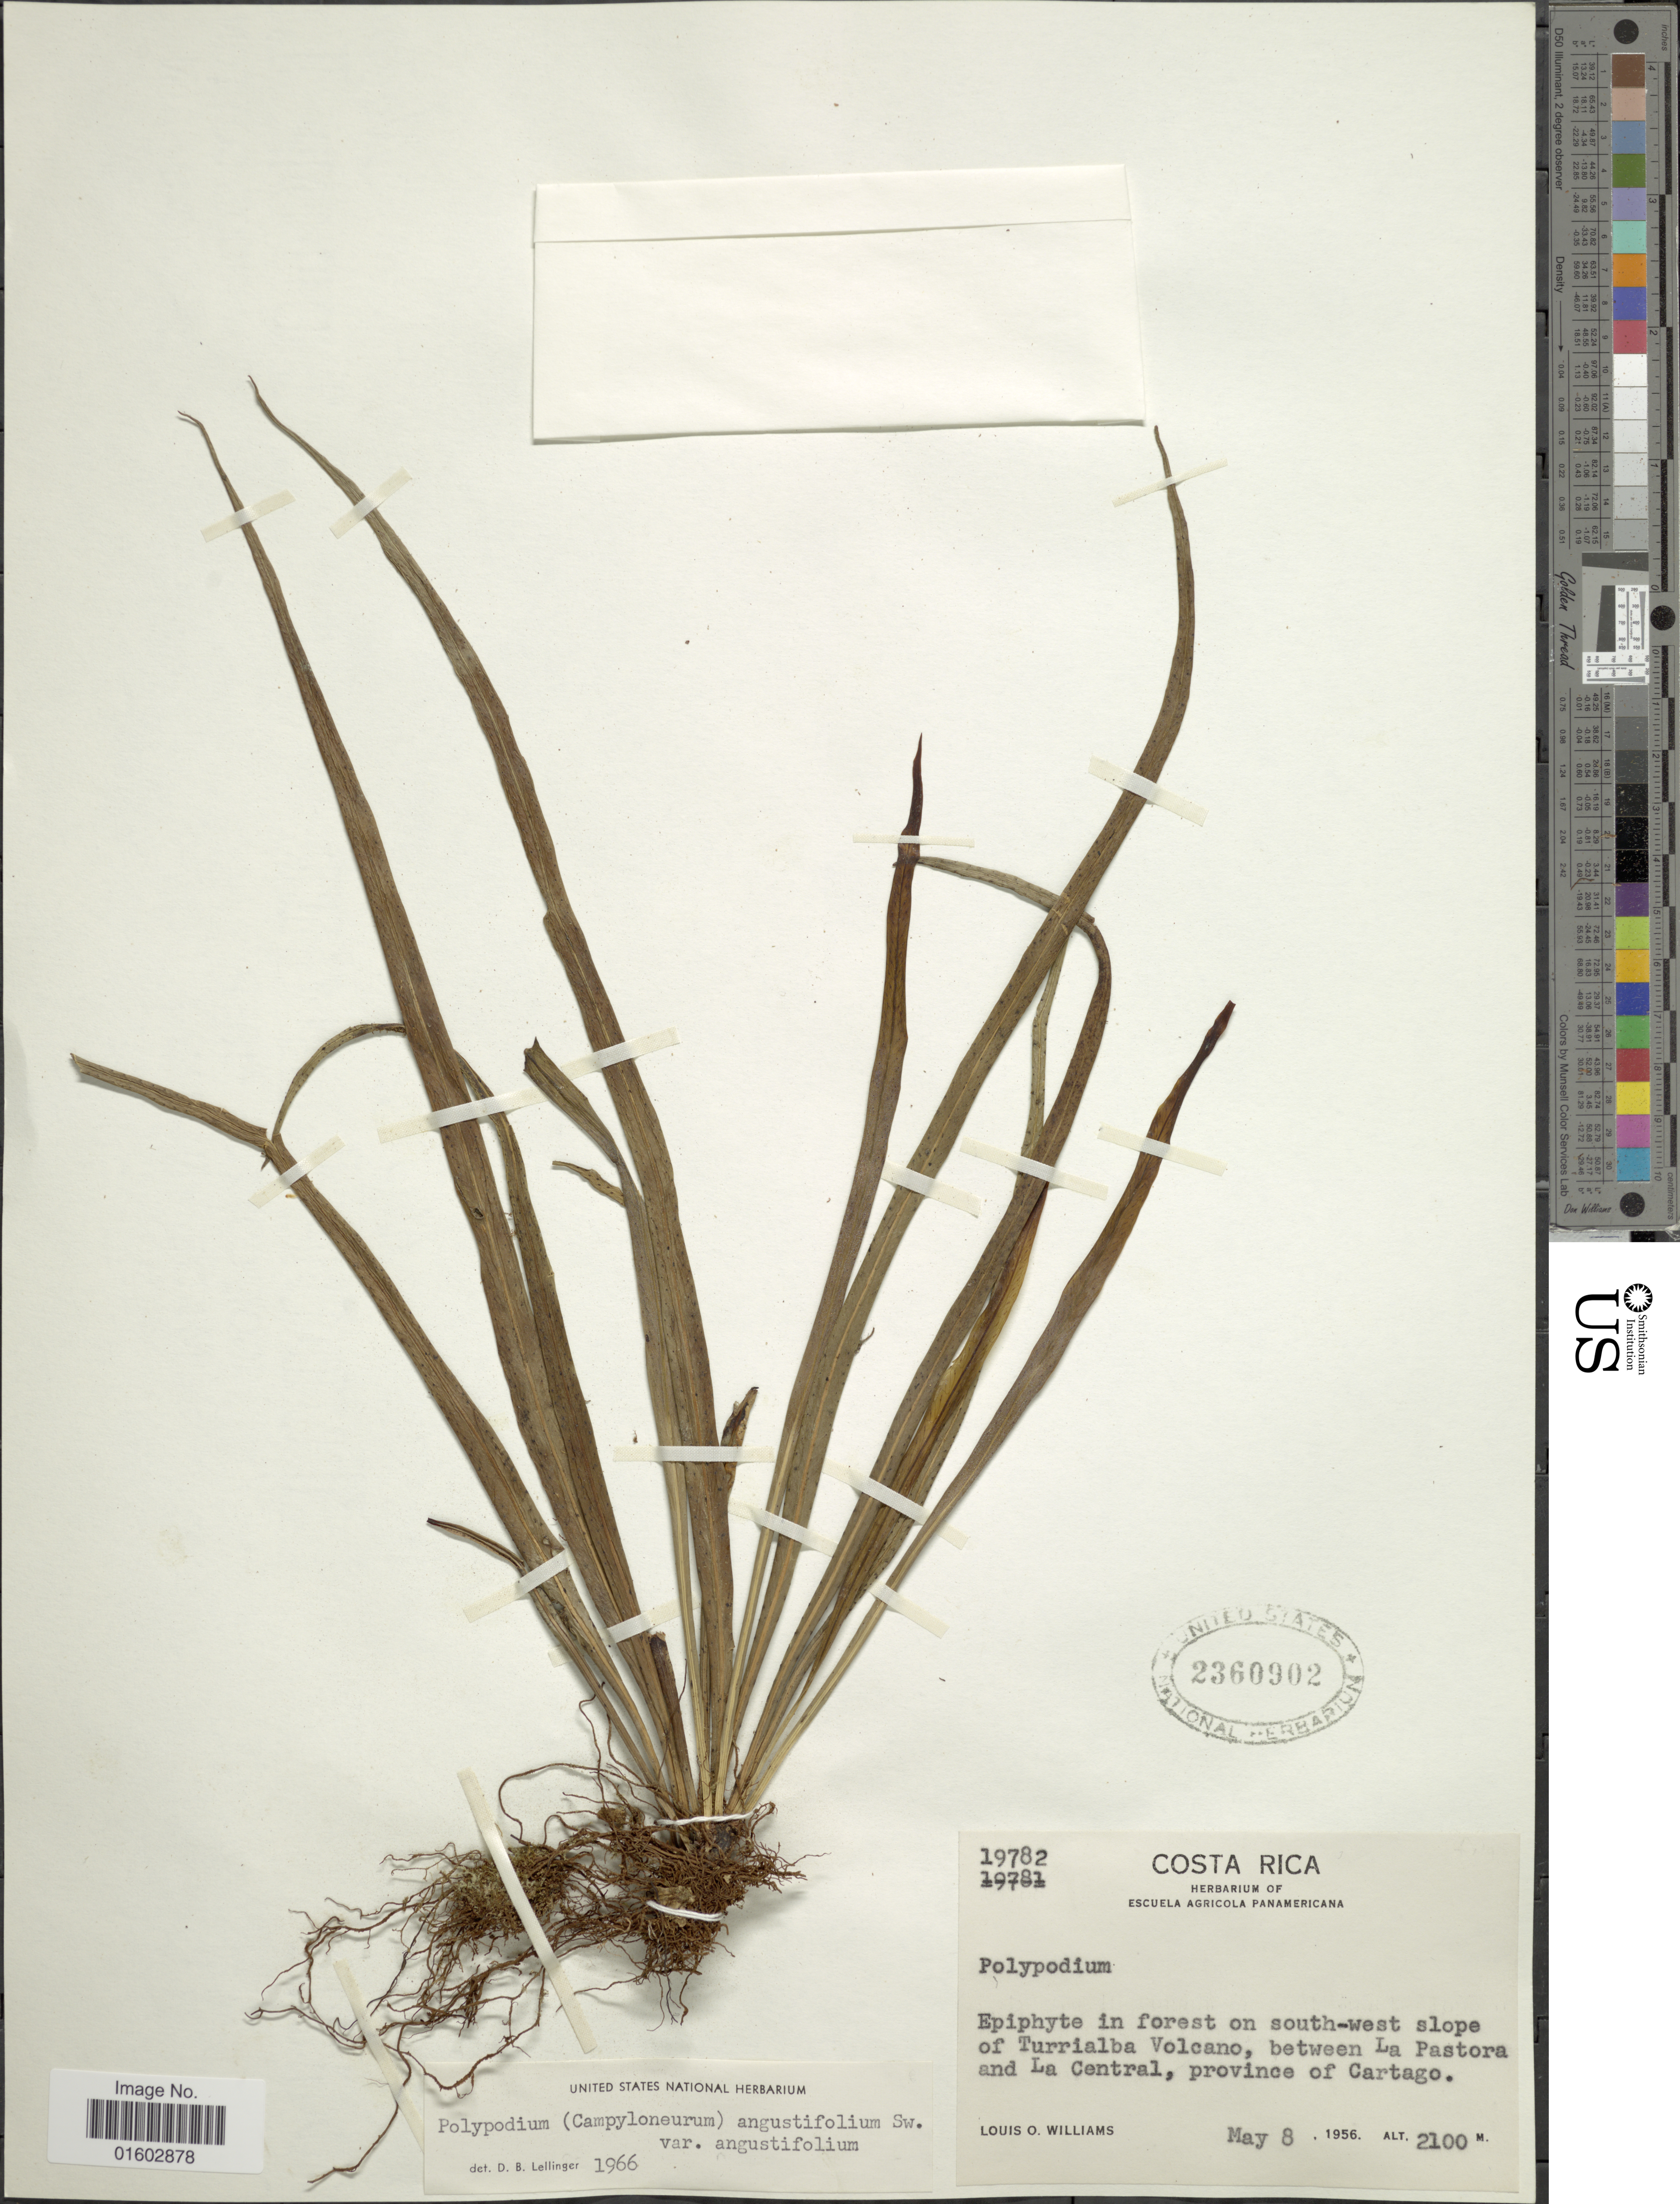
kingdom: Plantae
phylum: Tracheophyta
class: Polypodiopsida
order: Polypodiales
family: Polypodiaceae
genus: Campyloneurum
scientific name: Campyloneurum angustifolium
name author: (Sw.) Fée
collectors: L. O. Williams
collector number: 19782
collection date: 1956-05-08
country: Costa Rica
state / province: Cartago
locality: In forest on south-west slope of Turrialba Volcano, between La Pastora and La Central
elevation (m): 2100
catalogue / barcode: US 2360902